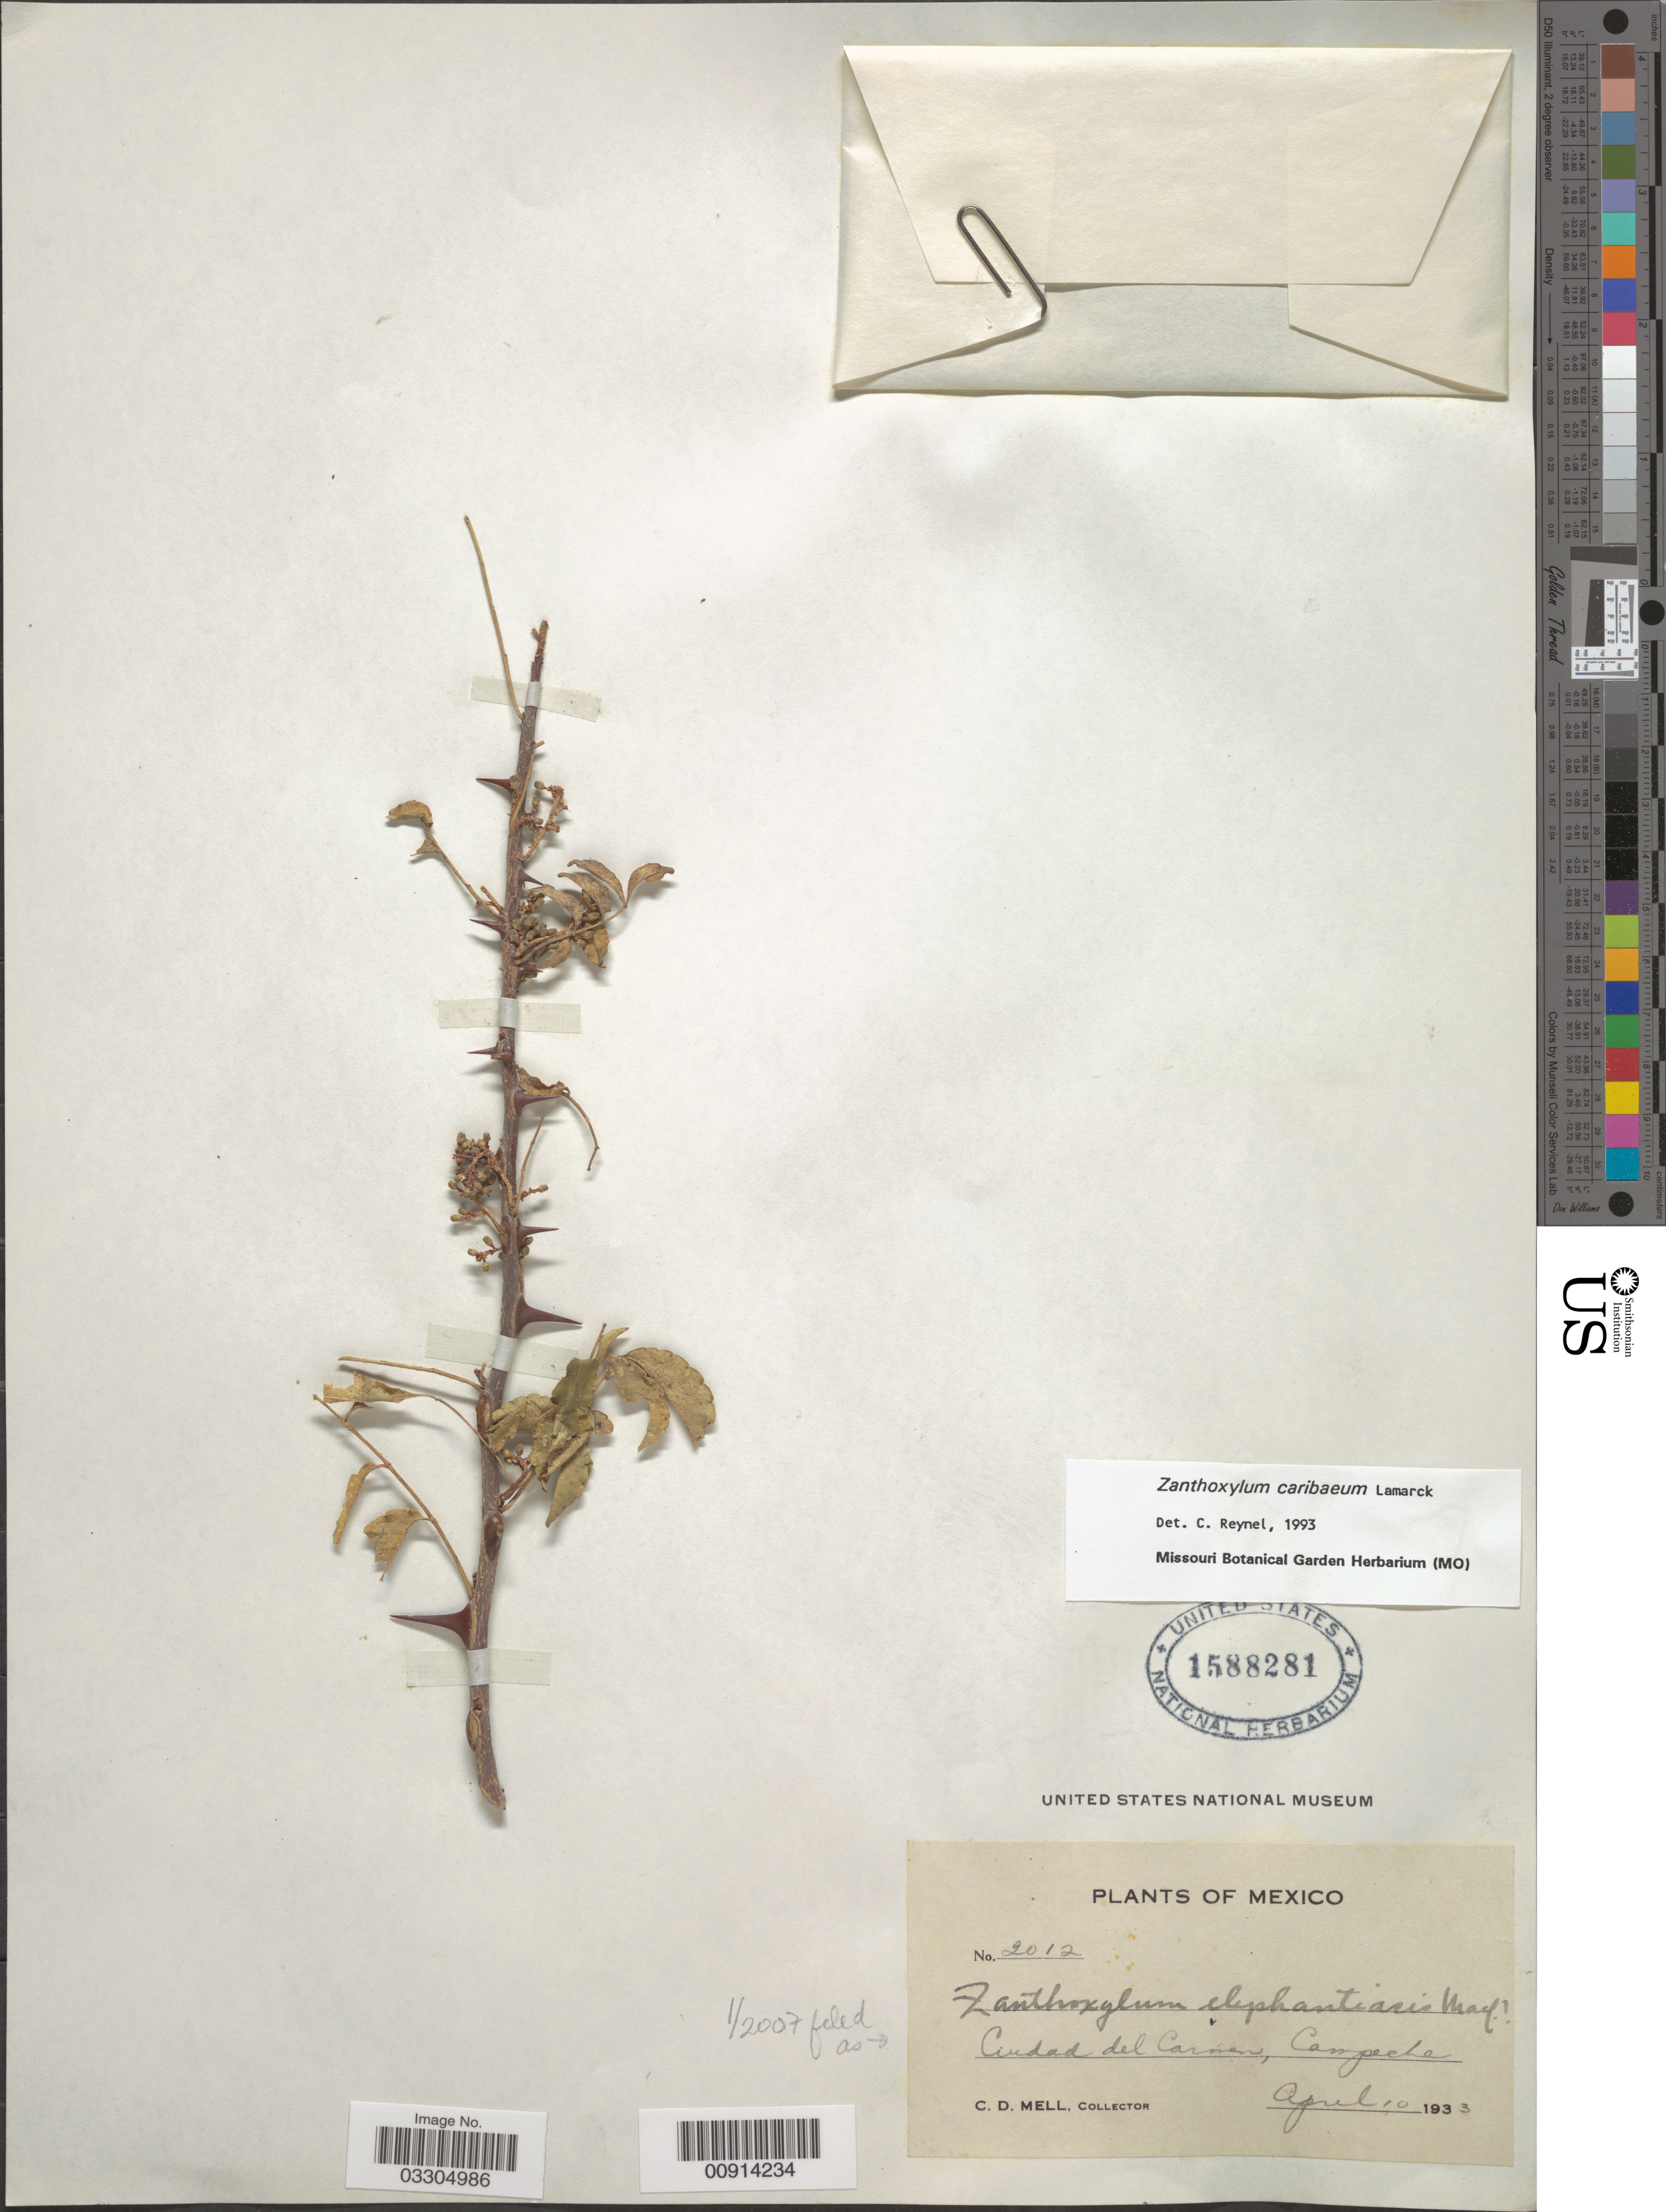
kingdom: Plantae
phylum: Tracheophyta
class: Magnoliopsida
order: Sapindales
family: Rutaceae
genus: Zanthoxylum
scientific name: Zanthoxylum elephantiasis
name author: Macfad.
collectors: C. D. Mell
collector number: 2012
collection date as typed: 10 Apr 1933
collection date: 1933-04-10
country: Mexico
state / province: Campeche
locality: Ciudad del Carmen, Campeche.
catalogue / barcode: US 1588281